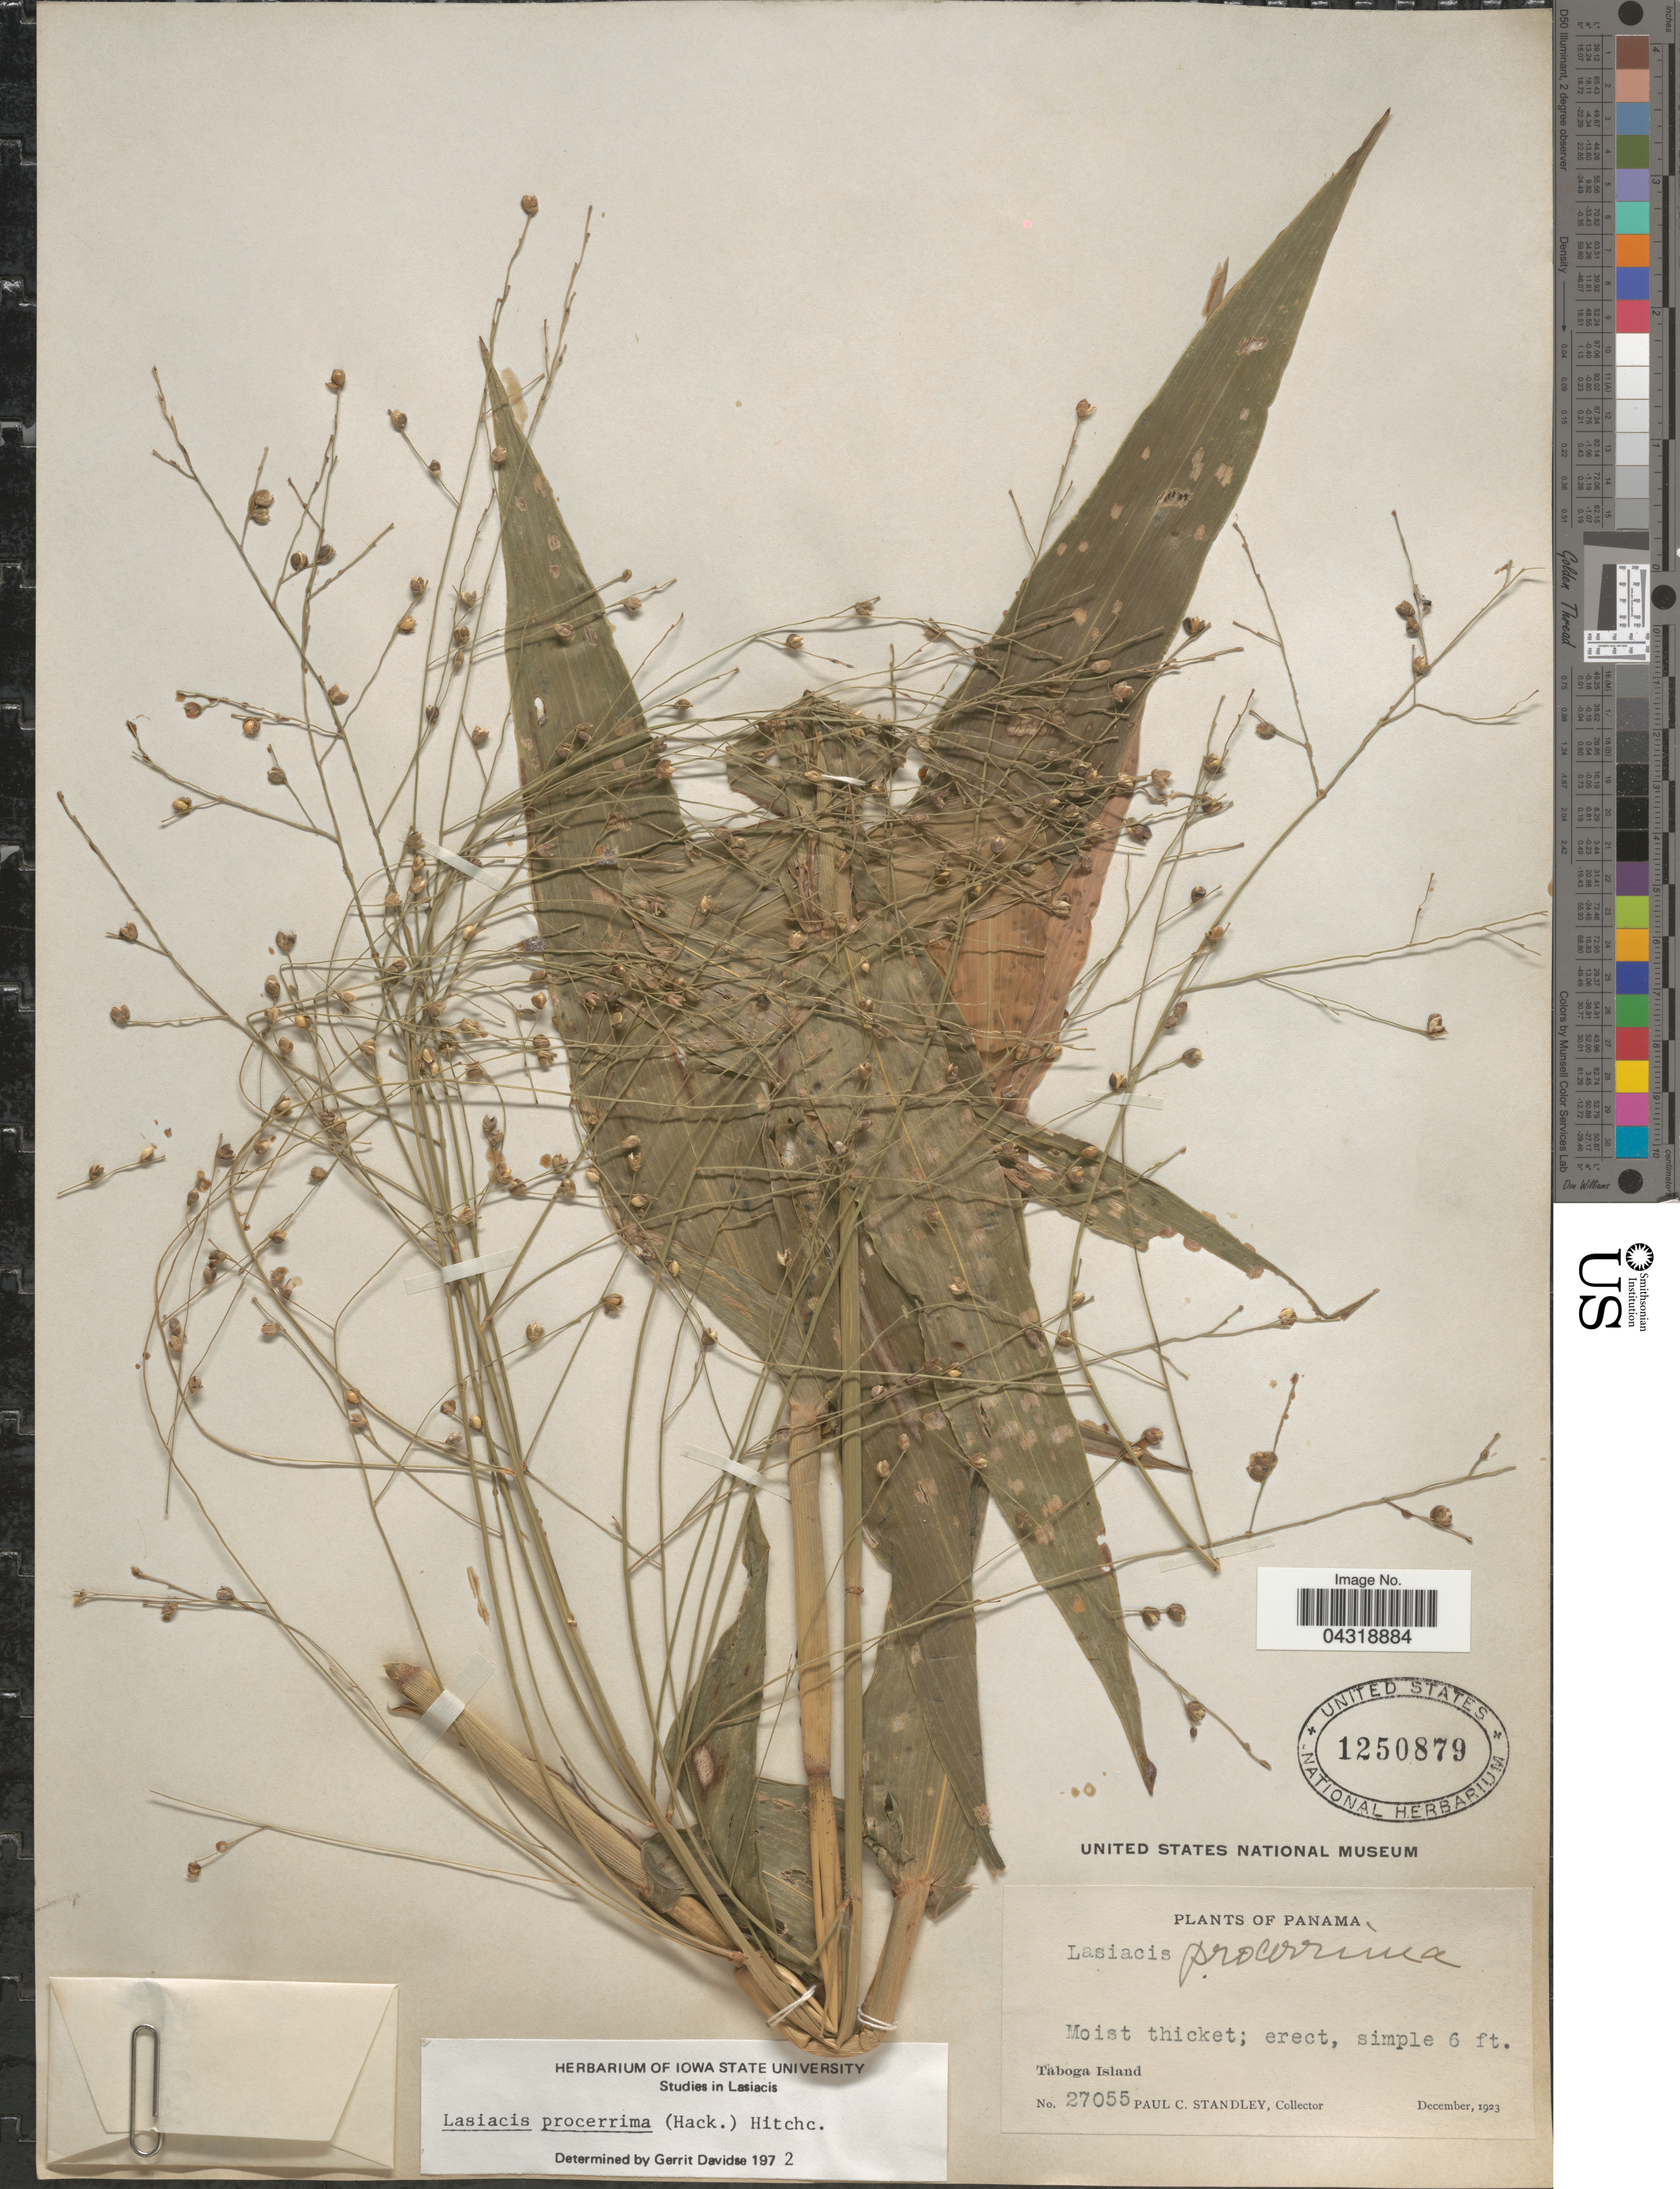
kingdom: Plantae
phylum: Tracheophyta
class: Liliopsida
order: Poales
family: Poaceae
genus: Lasiacis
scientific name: Lasiacis procerrima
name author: (Hack.) Hitchc.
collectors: P. C. Standley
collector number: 27055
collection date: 1923-12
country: Panama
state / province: Panamá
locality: Moist thicket. Taboga Island.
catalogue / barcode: US 1250879